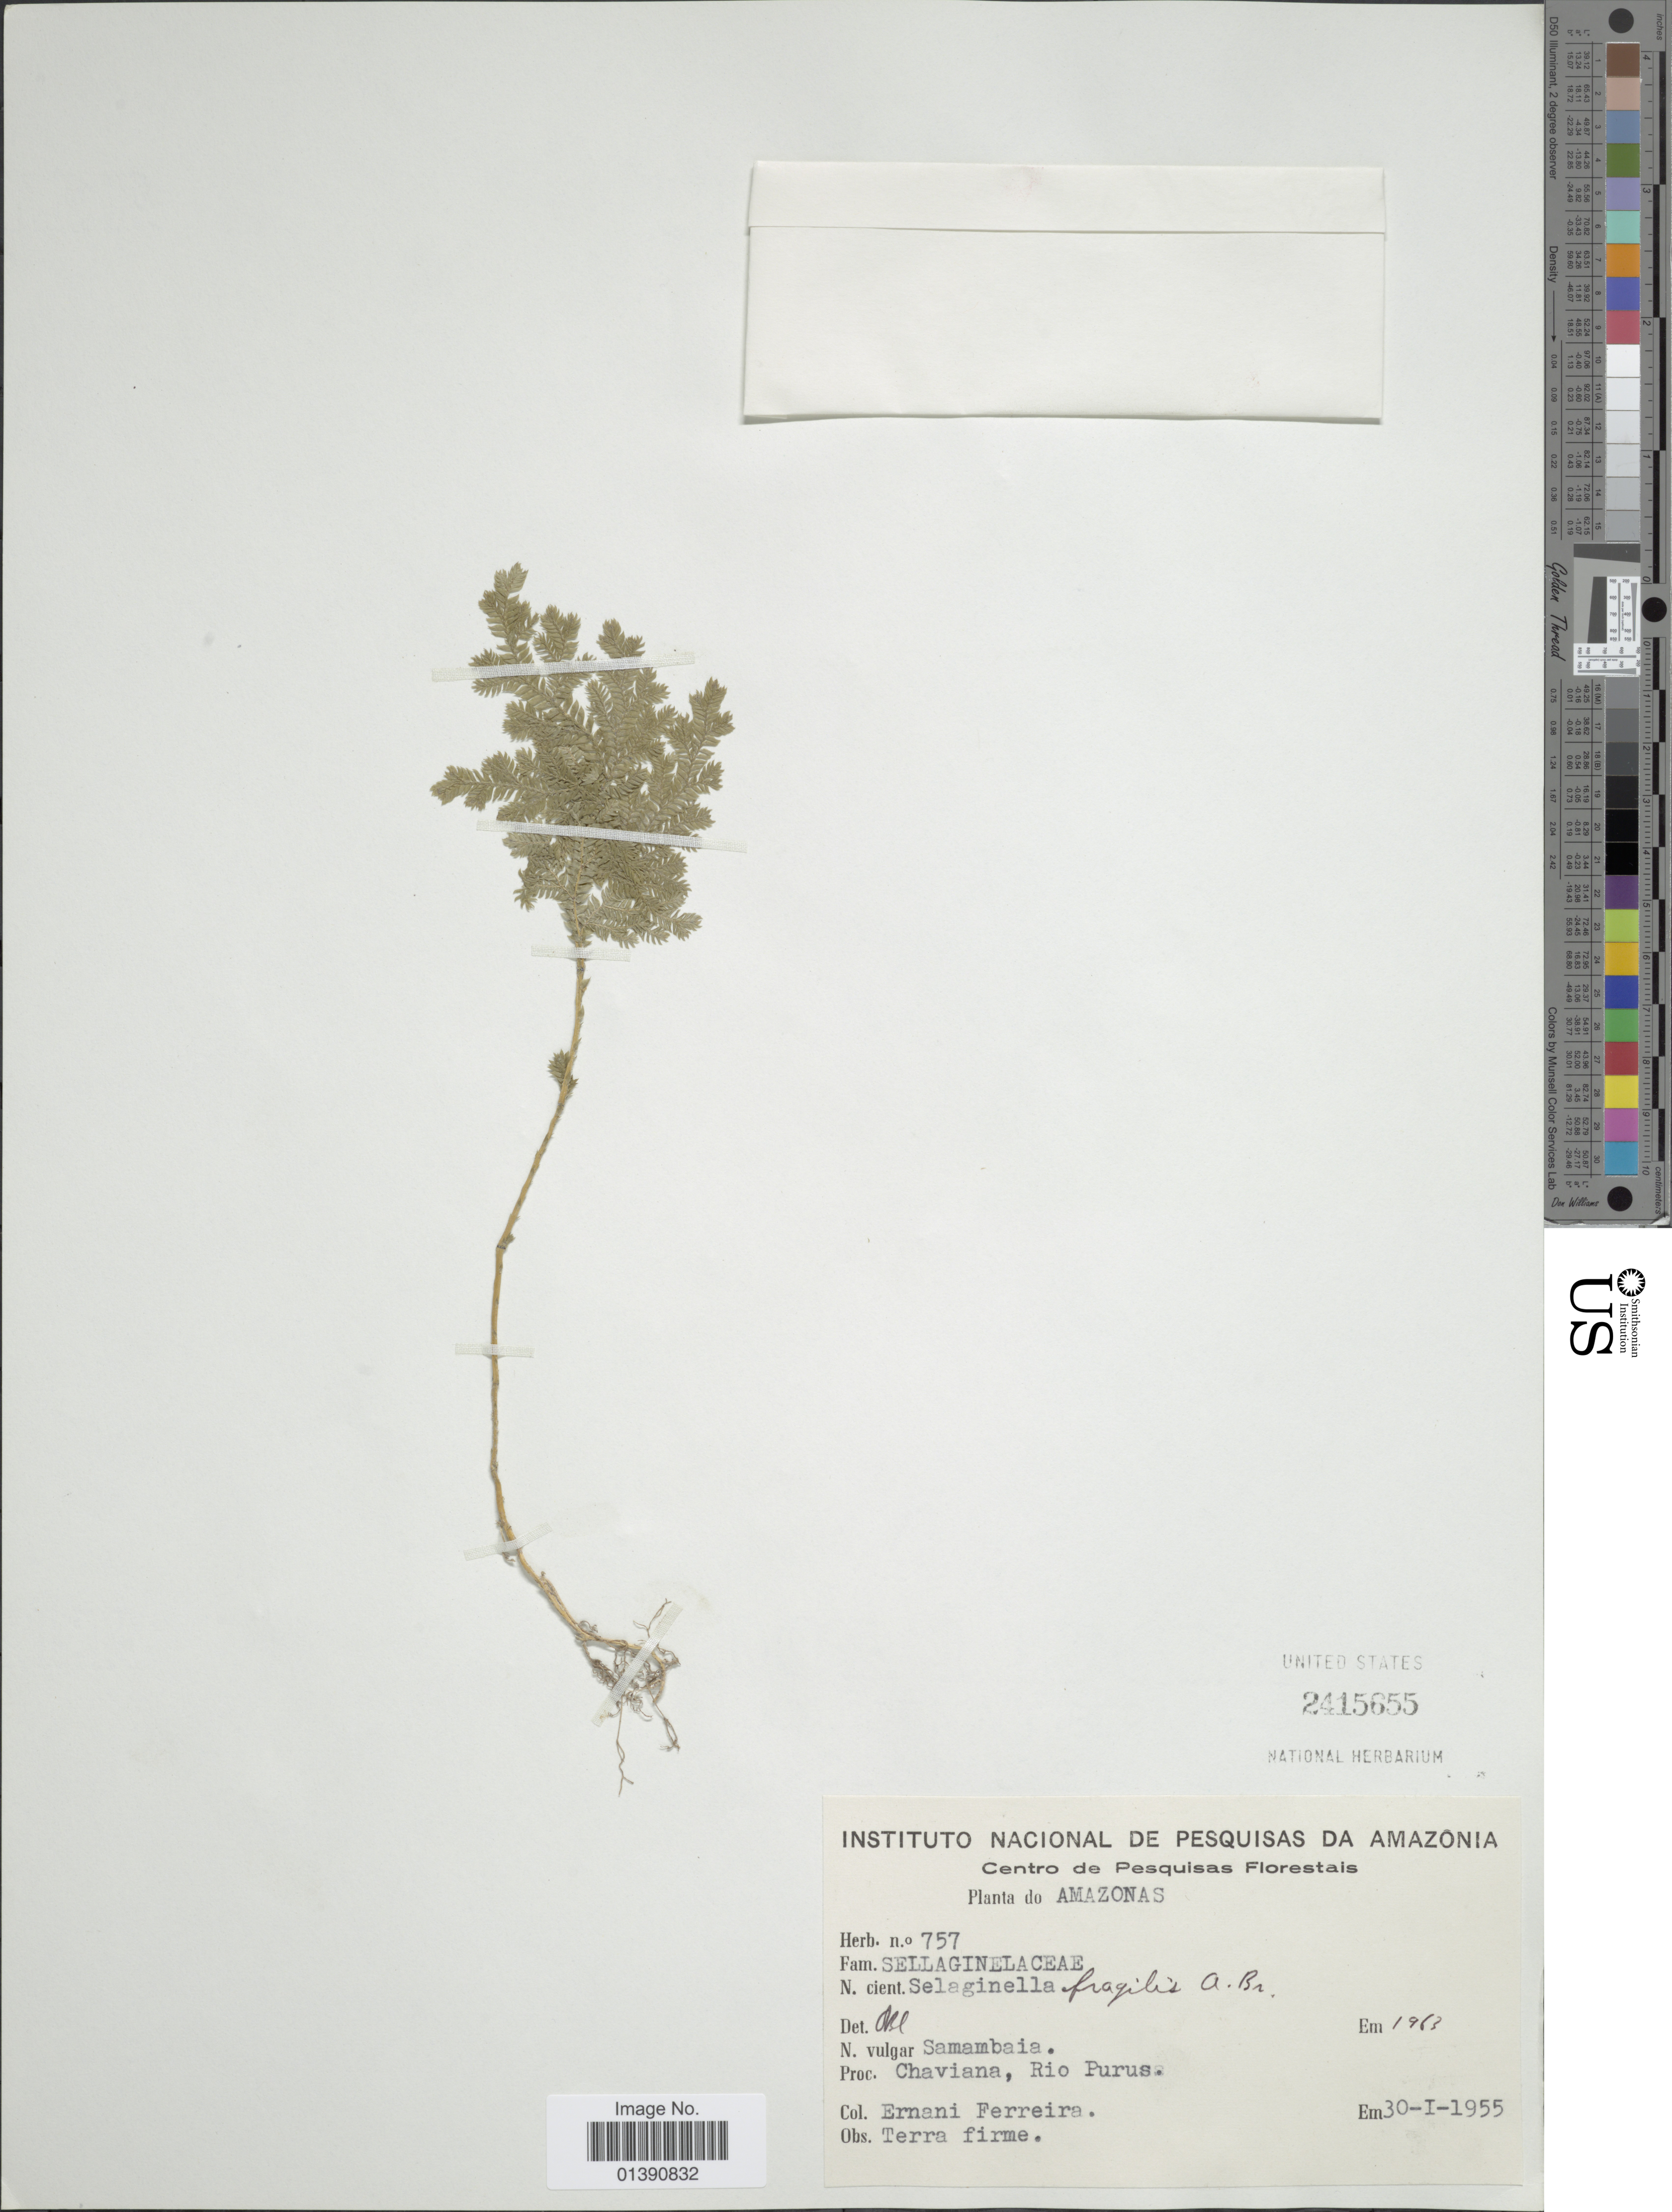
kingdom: Plantae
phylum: Tracheophyta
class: Lycopodiopsida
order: Selaginellales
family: Selaginellaceae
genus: Selaginella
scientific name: Selaginella fragilis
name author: A. Braun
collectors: E. Ferreira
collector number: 757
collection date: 1955-01-30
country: Peru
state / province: Amazonas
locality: Samambaia, Prov. Chaviana, Rio Purus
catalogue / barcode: US 2415655